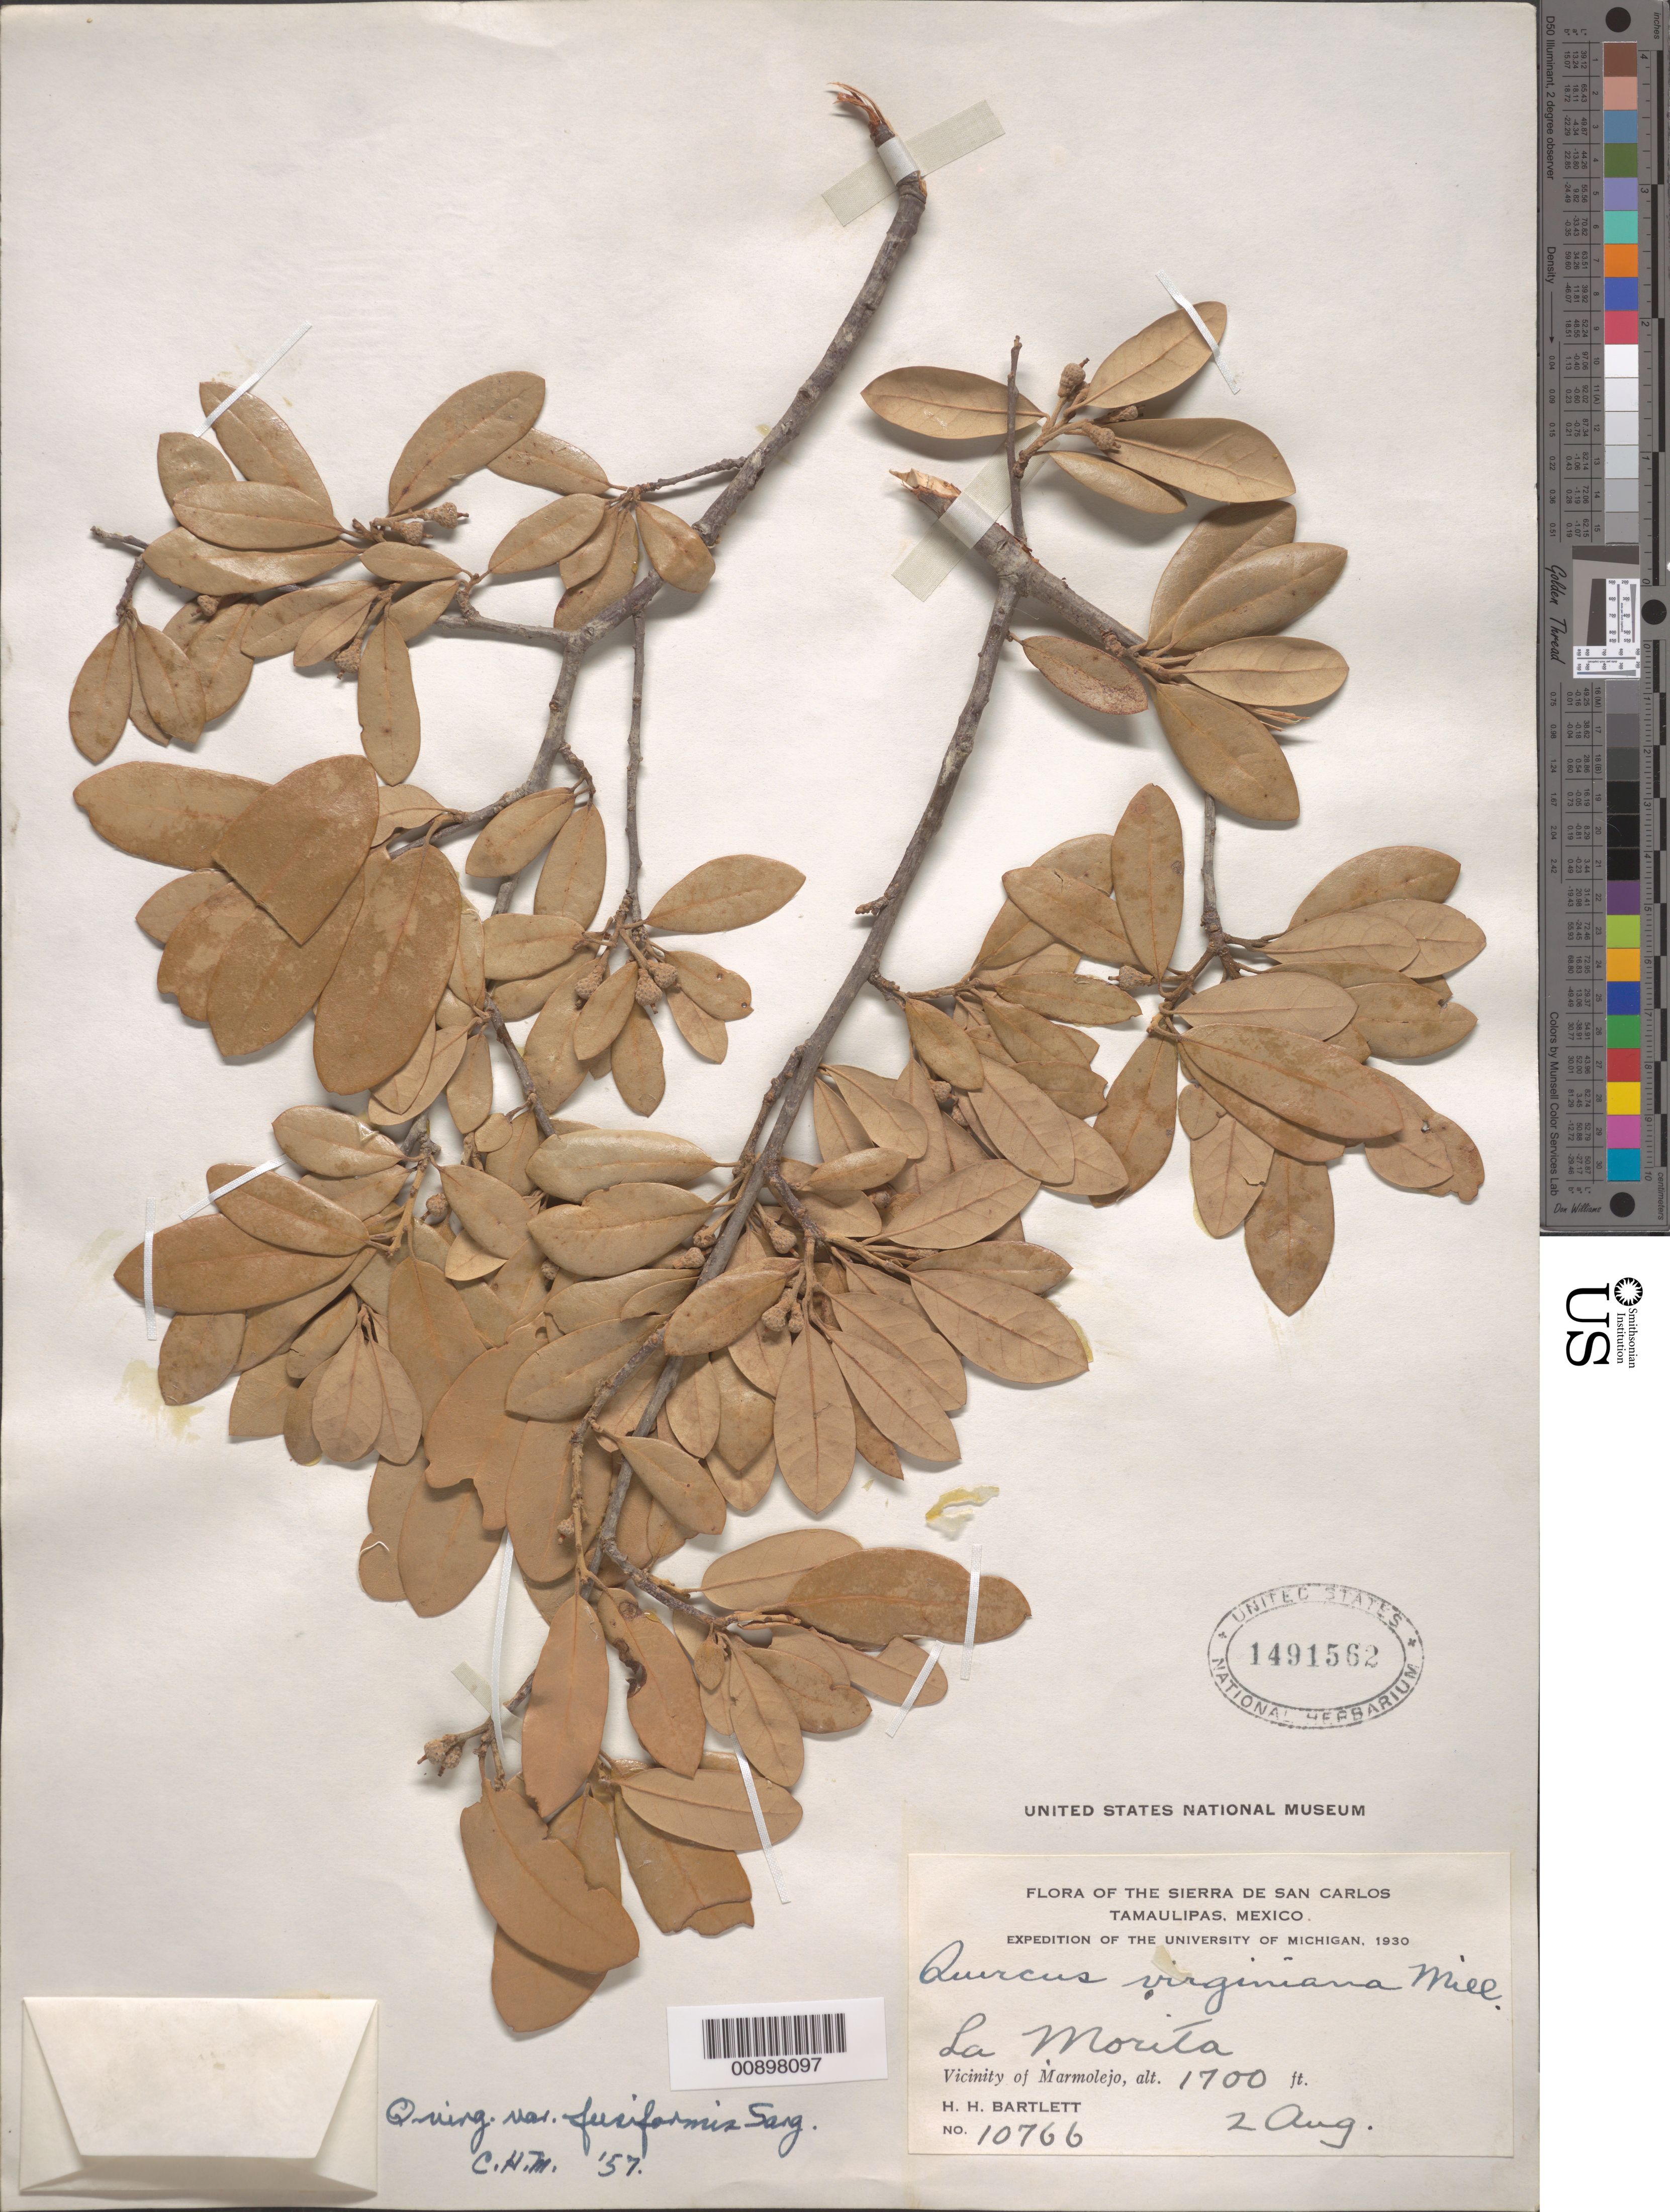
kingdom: Plantae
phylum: Tracheophyta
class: Magnoliopsida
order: Fagales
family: Fagaceae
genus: Quercus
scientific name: Quercus virginiana var. fusiformis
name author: (Small) Sarg.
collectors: H. H. Bartlett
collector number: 10766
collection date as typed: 02 Aug 1930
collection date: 1930-08-02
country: Mexico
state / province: Tamaulipas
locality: La Morita. Vicinity of Marmolejo. Sierra de San Carlos, Tamaulipas.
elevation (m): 518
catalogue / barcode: US 1491562